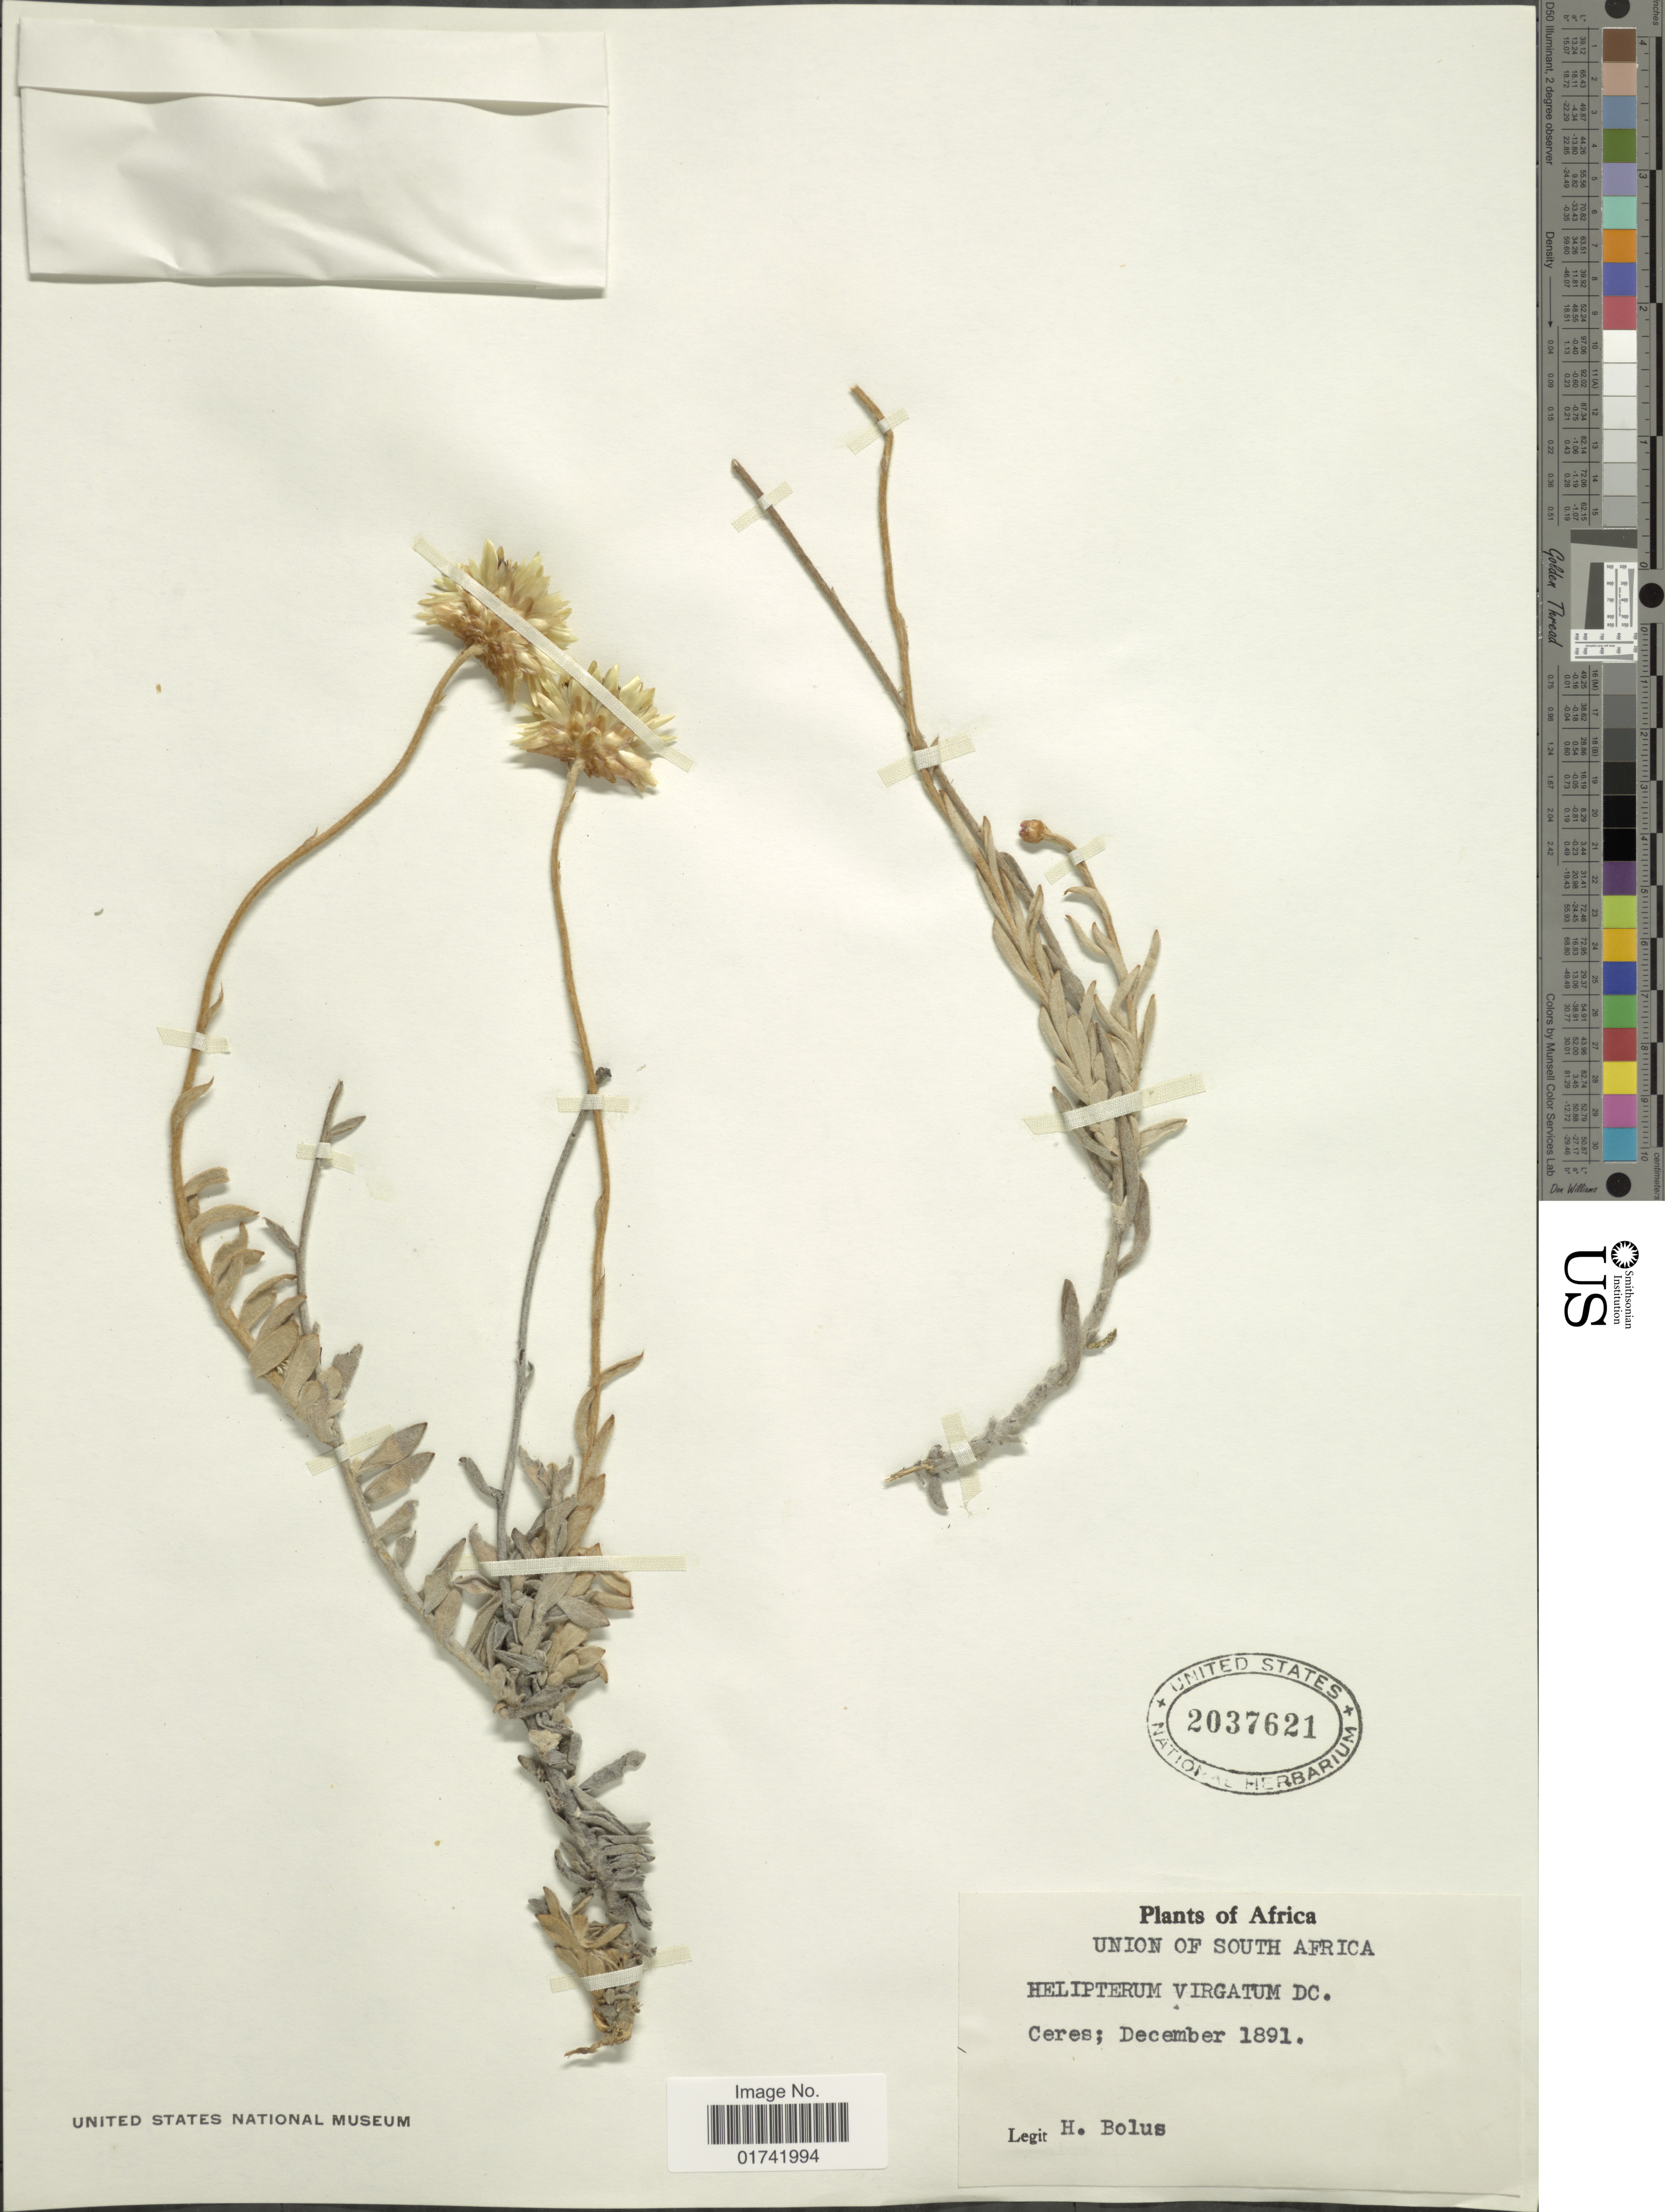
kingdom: Plantae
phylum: Tracheophyta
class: Magnoliopsida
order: Asterales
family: Asteraceae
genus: Helipterum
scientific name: Helipterum virgatum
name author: DC.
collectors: H. Bolus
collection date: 1891-12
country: South Africa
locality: Ceres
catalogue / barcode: US 2037621